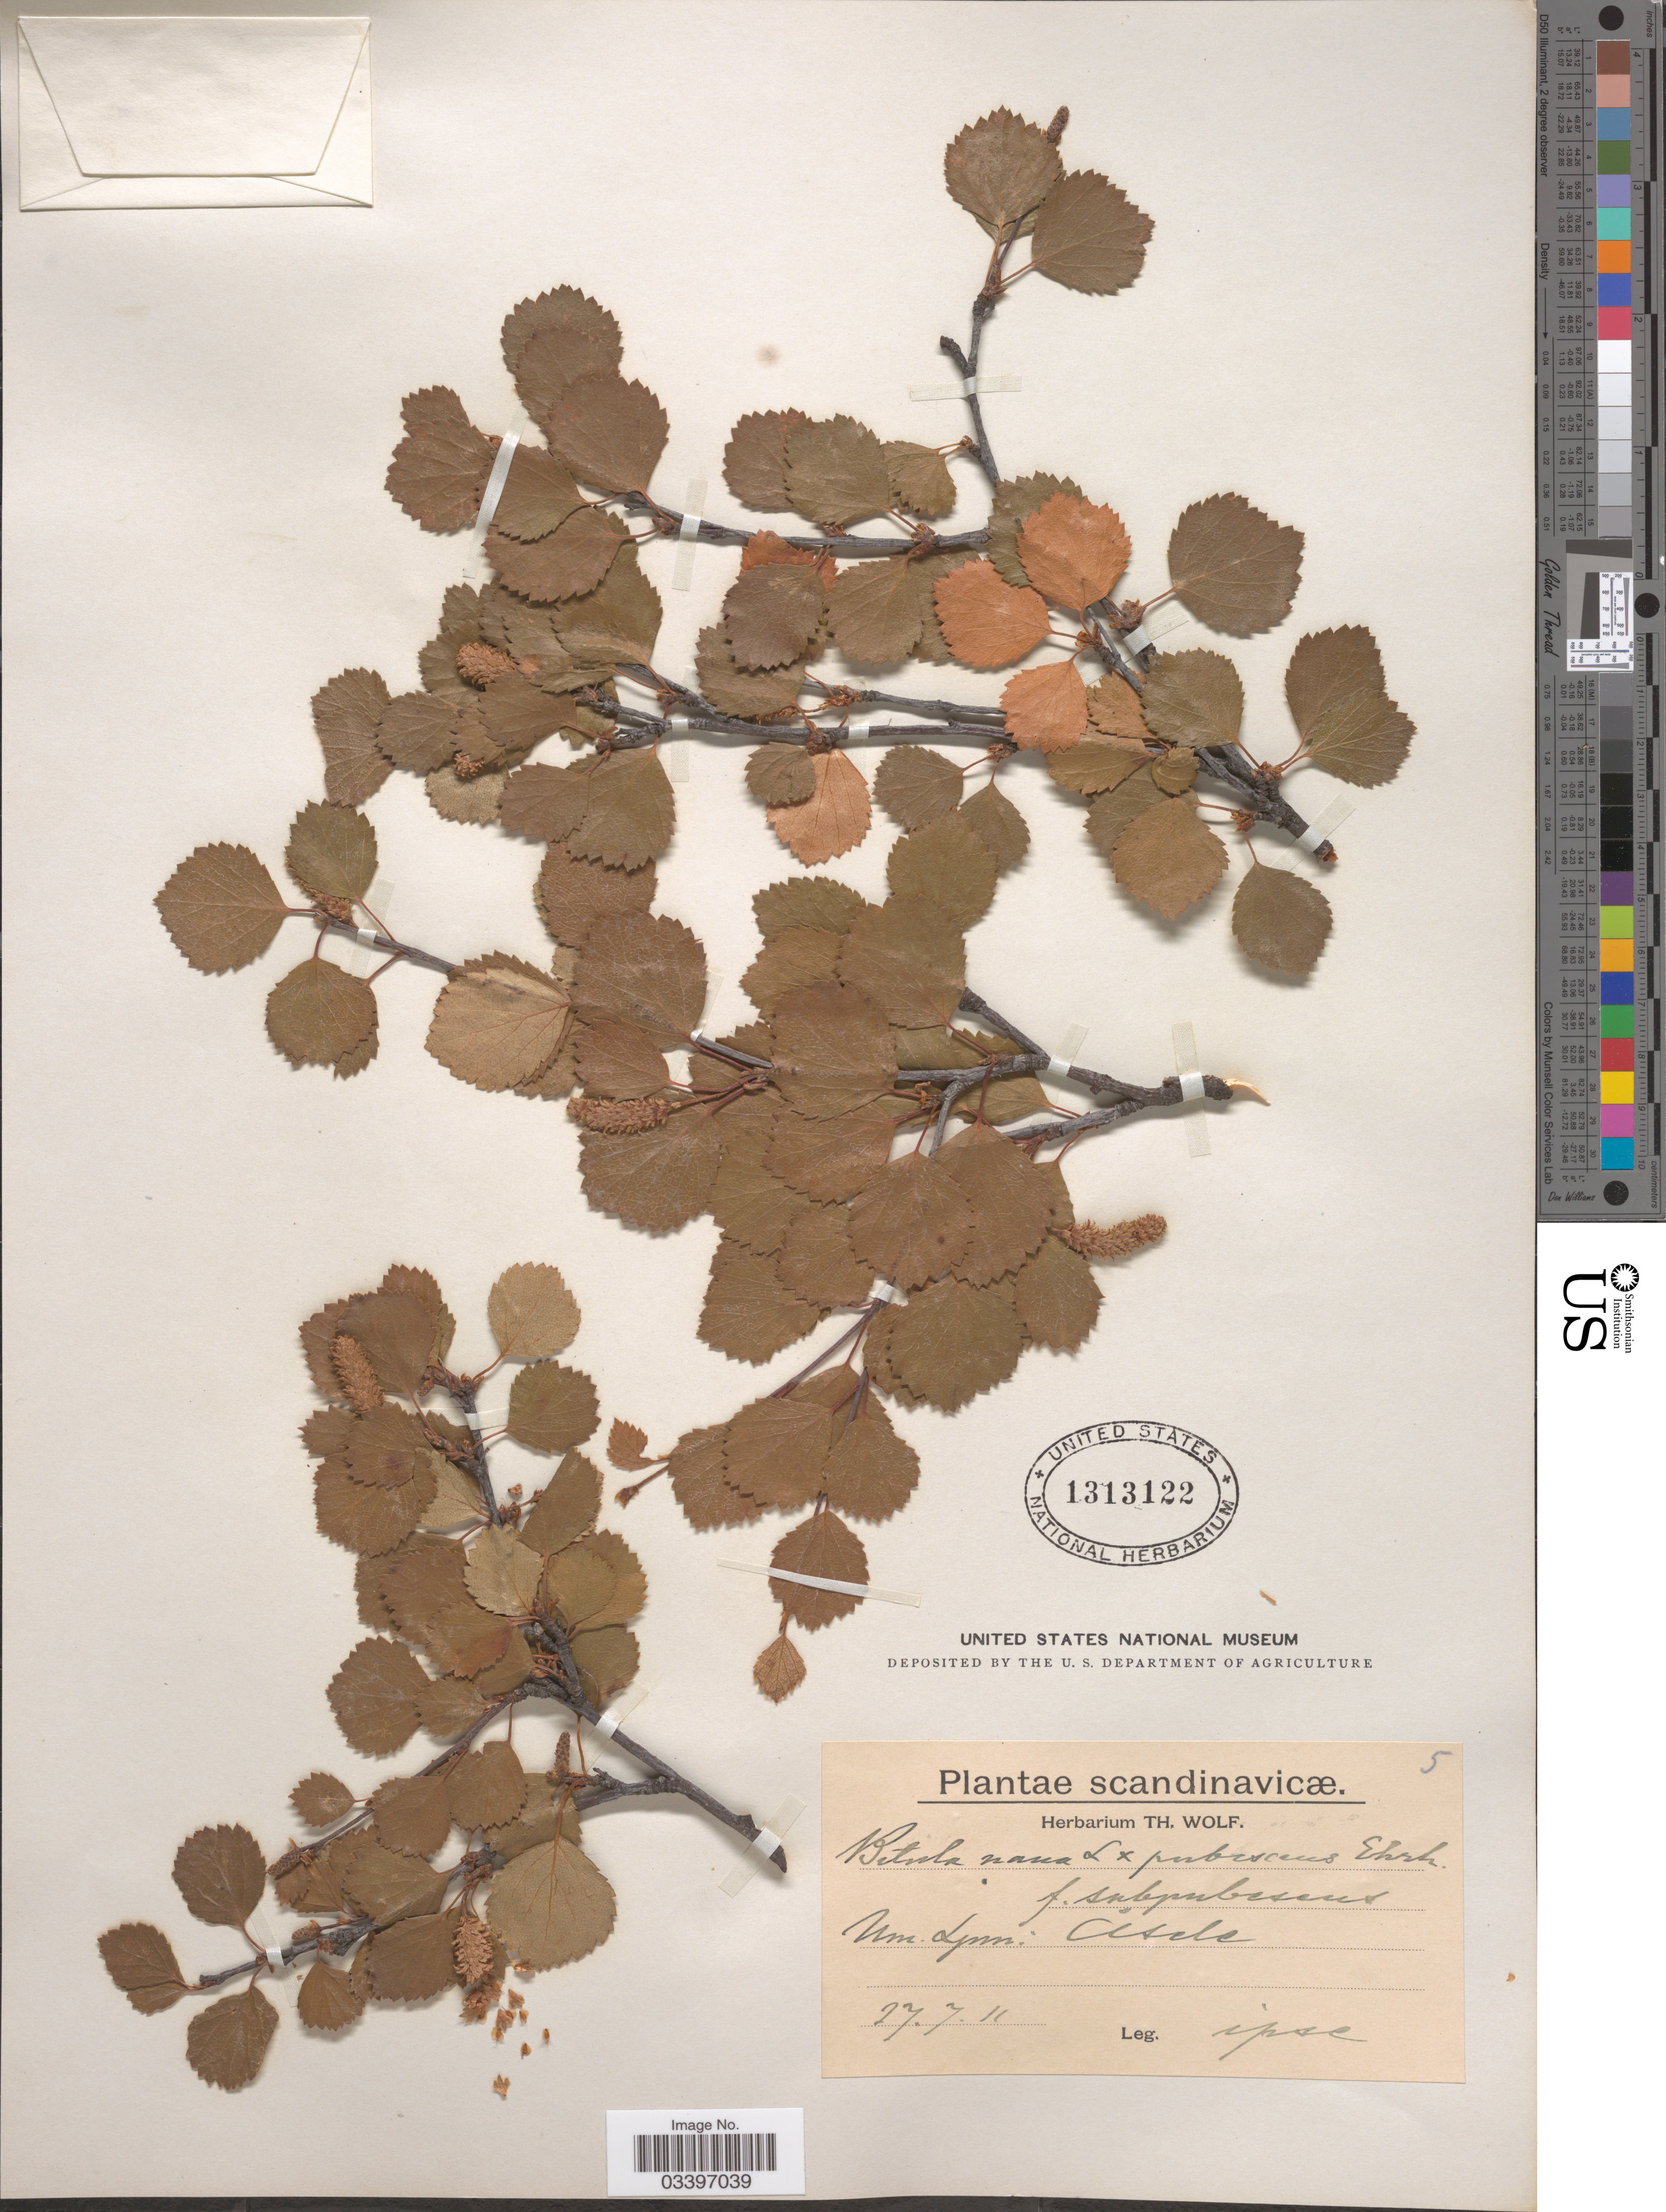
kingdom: Plantae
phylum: Tracheophyta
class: Magnoliopsida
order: Fagales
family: Betulaceae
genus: Betula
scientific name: Betula nana L. x B. pubescens f. subpubescens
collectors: T. Wolf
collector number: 5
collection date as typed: Transcribed d/m/y: 27/7/11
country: Sweden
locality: Scandinavicæ. Um. Lynn: Asele.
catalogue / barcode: US 1313122